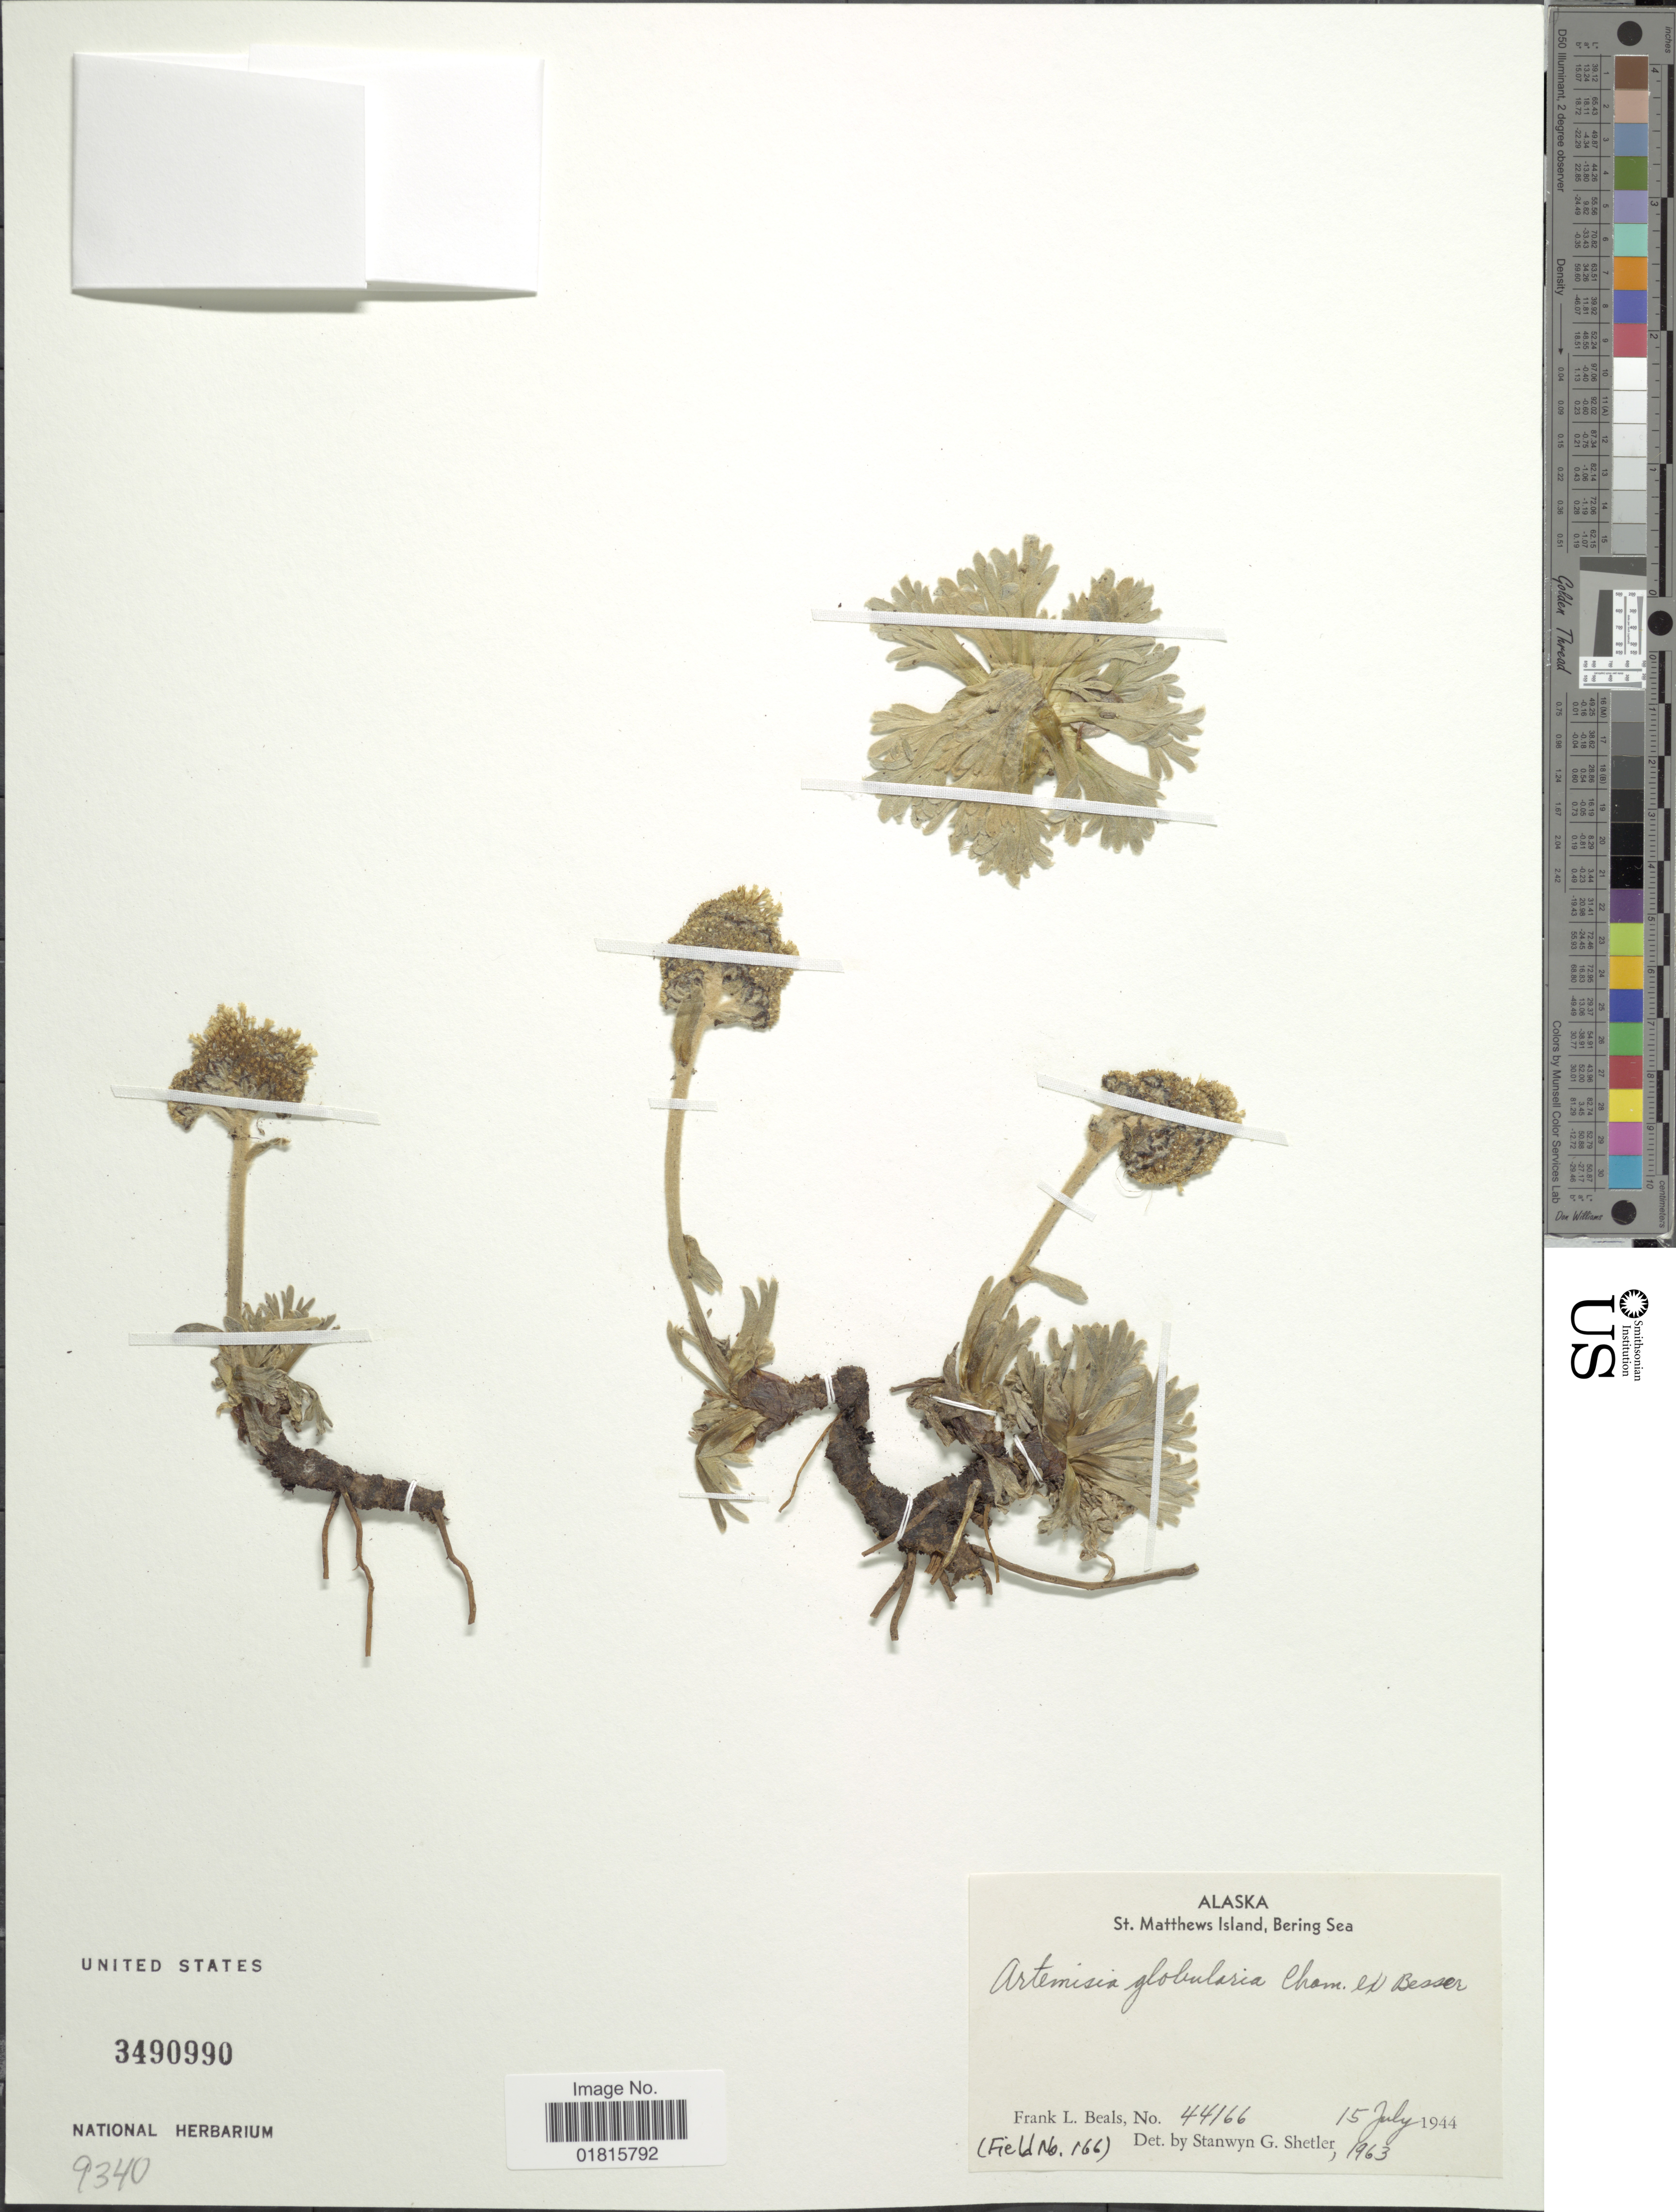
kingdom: Plantae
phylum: Tracheophyta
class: Magnoliopsida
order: Asterales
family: Asteraceae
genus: Artemisia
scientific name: Artemisia globularia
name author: Cham. ex Besser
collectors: F. Beals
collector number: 44166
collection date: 1944-07-15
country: United States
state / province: Alaska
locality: St. Matthews Island, Bering Sea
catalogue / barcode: US 3490990